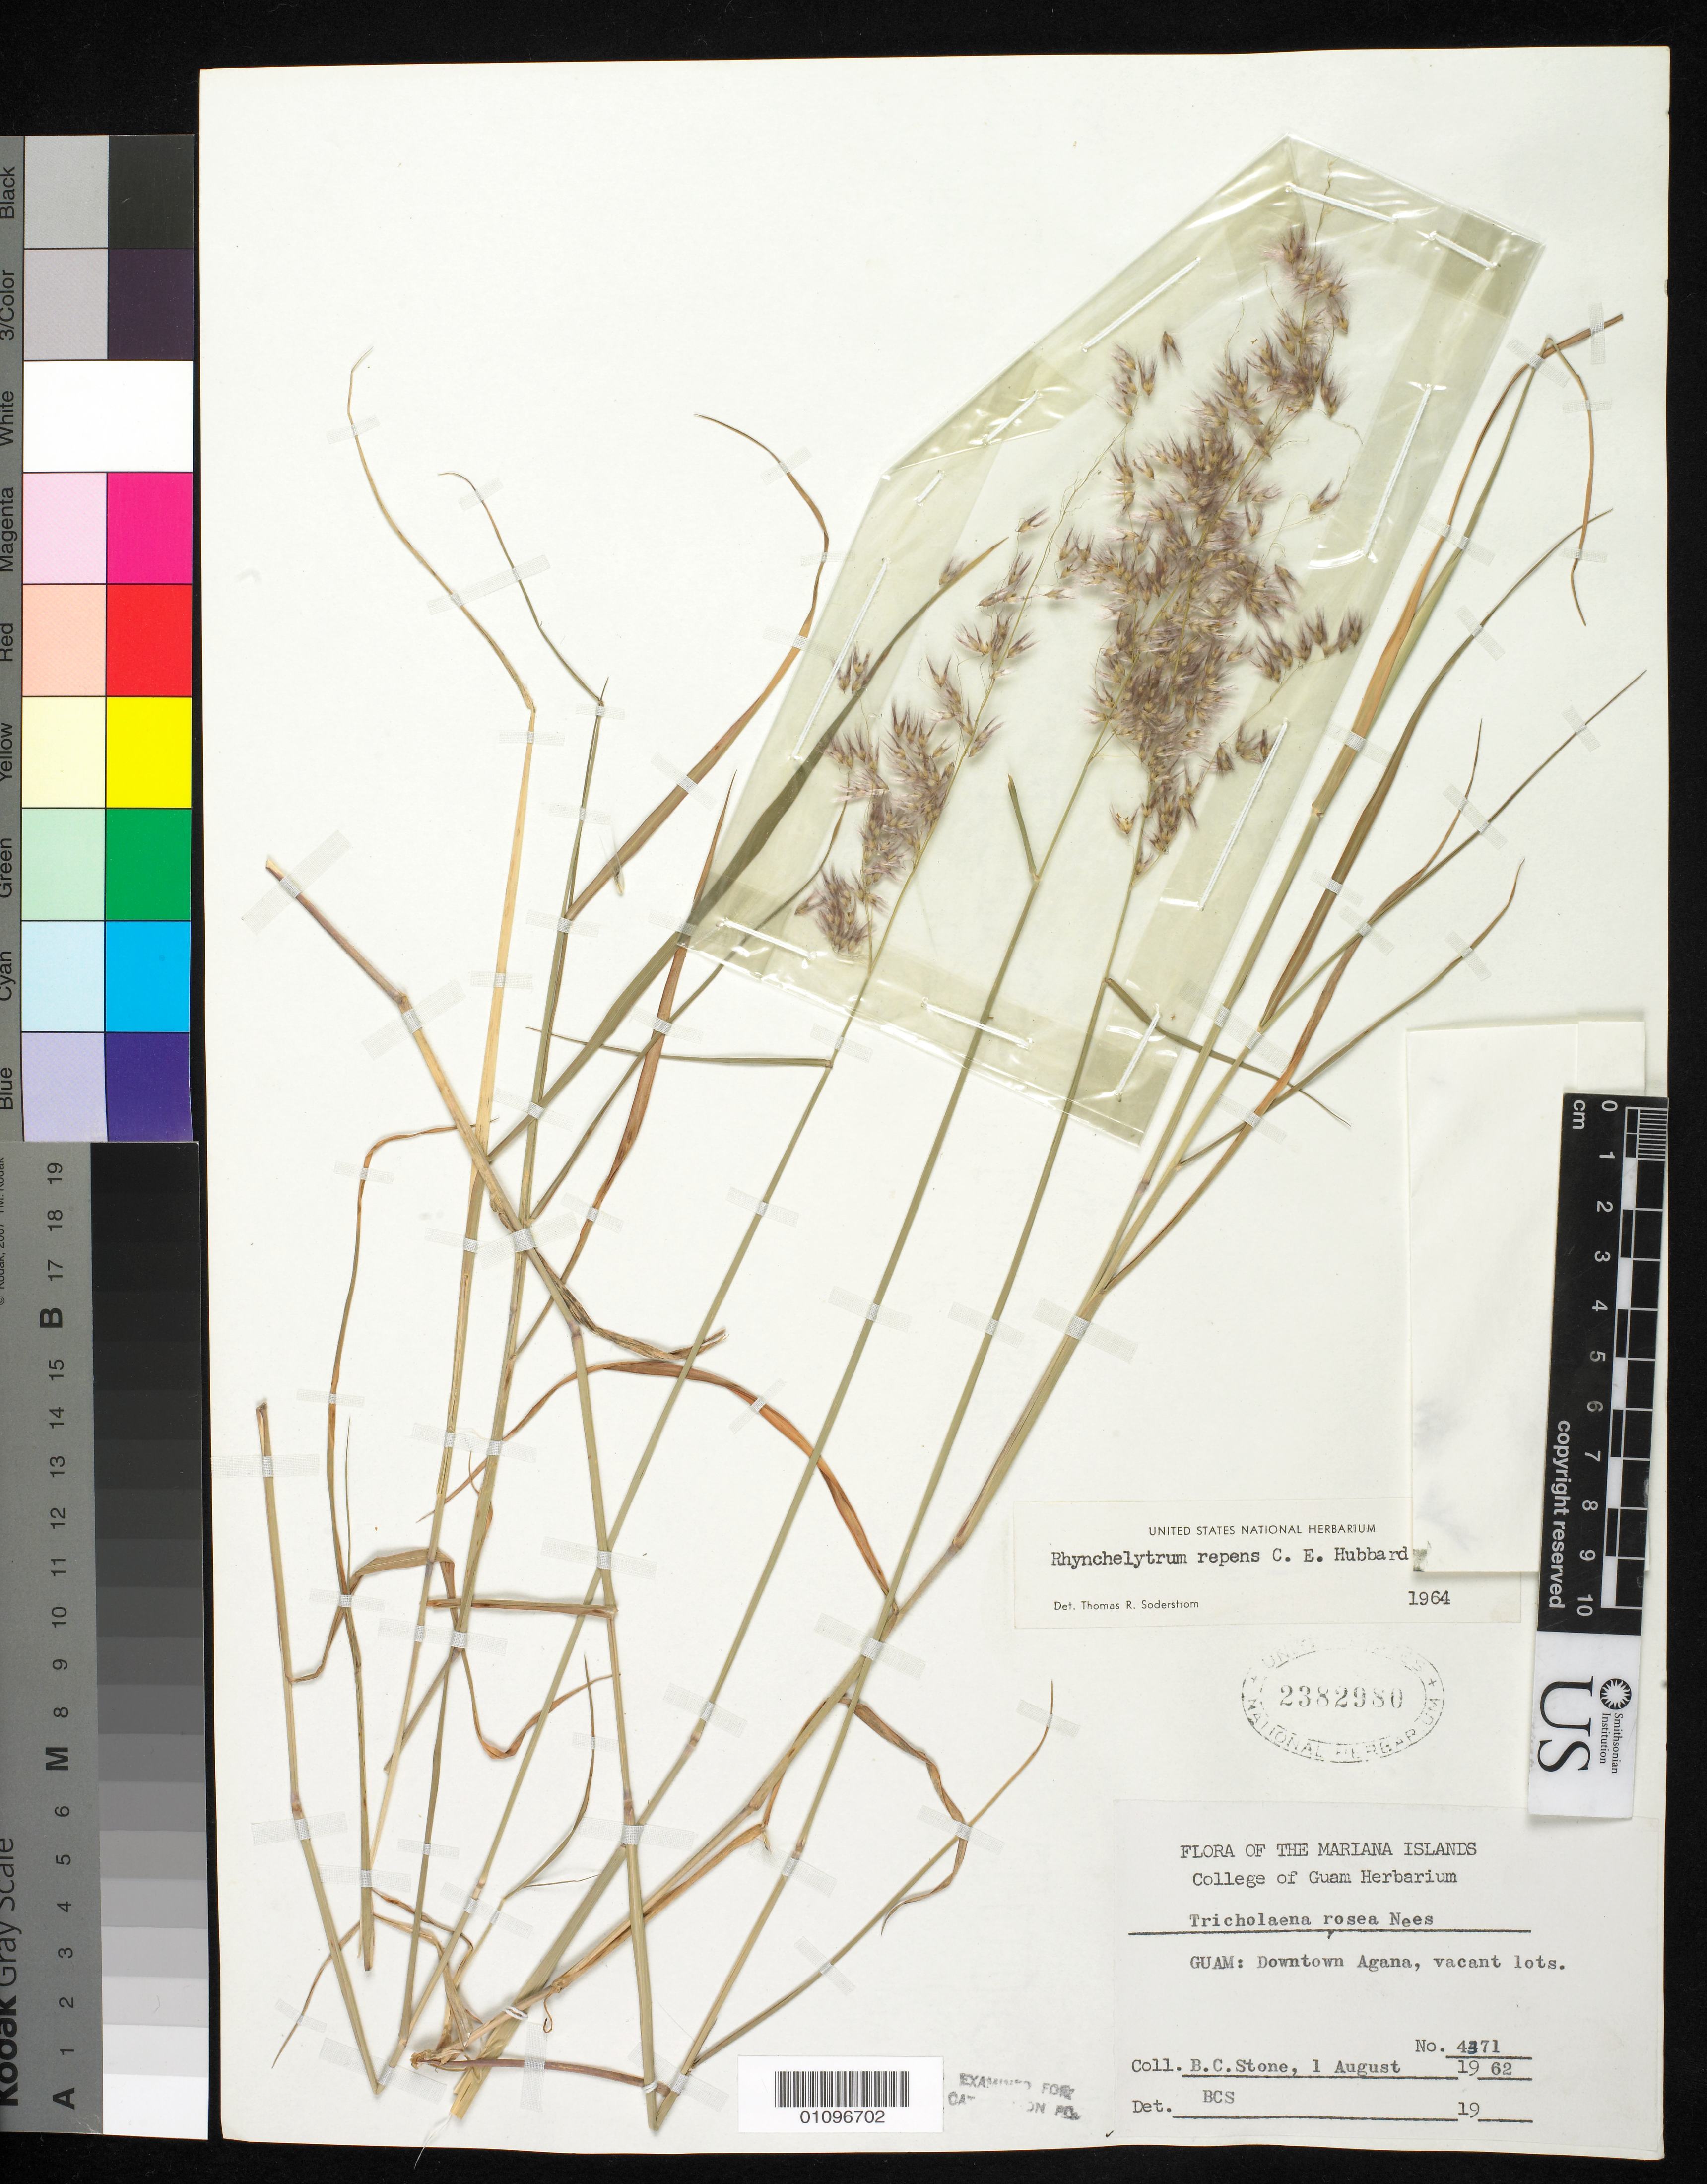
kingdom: Plantae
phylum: Tracheophyta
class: Liliopsida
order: Poales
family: Poaceae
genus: Melinis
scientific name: Melinis repens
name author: (Willd.) Zizka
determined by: Poaceae Reorganization Project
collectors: B. C. Stone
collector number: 4371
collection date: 1962-08-01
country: Guam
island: Guam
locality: Downtown Agana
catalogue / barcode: US 2382980